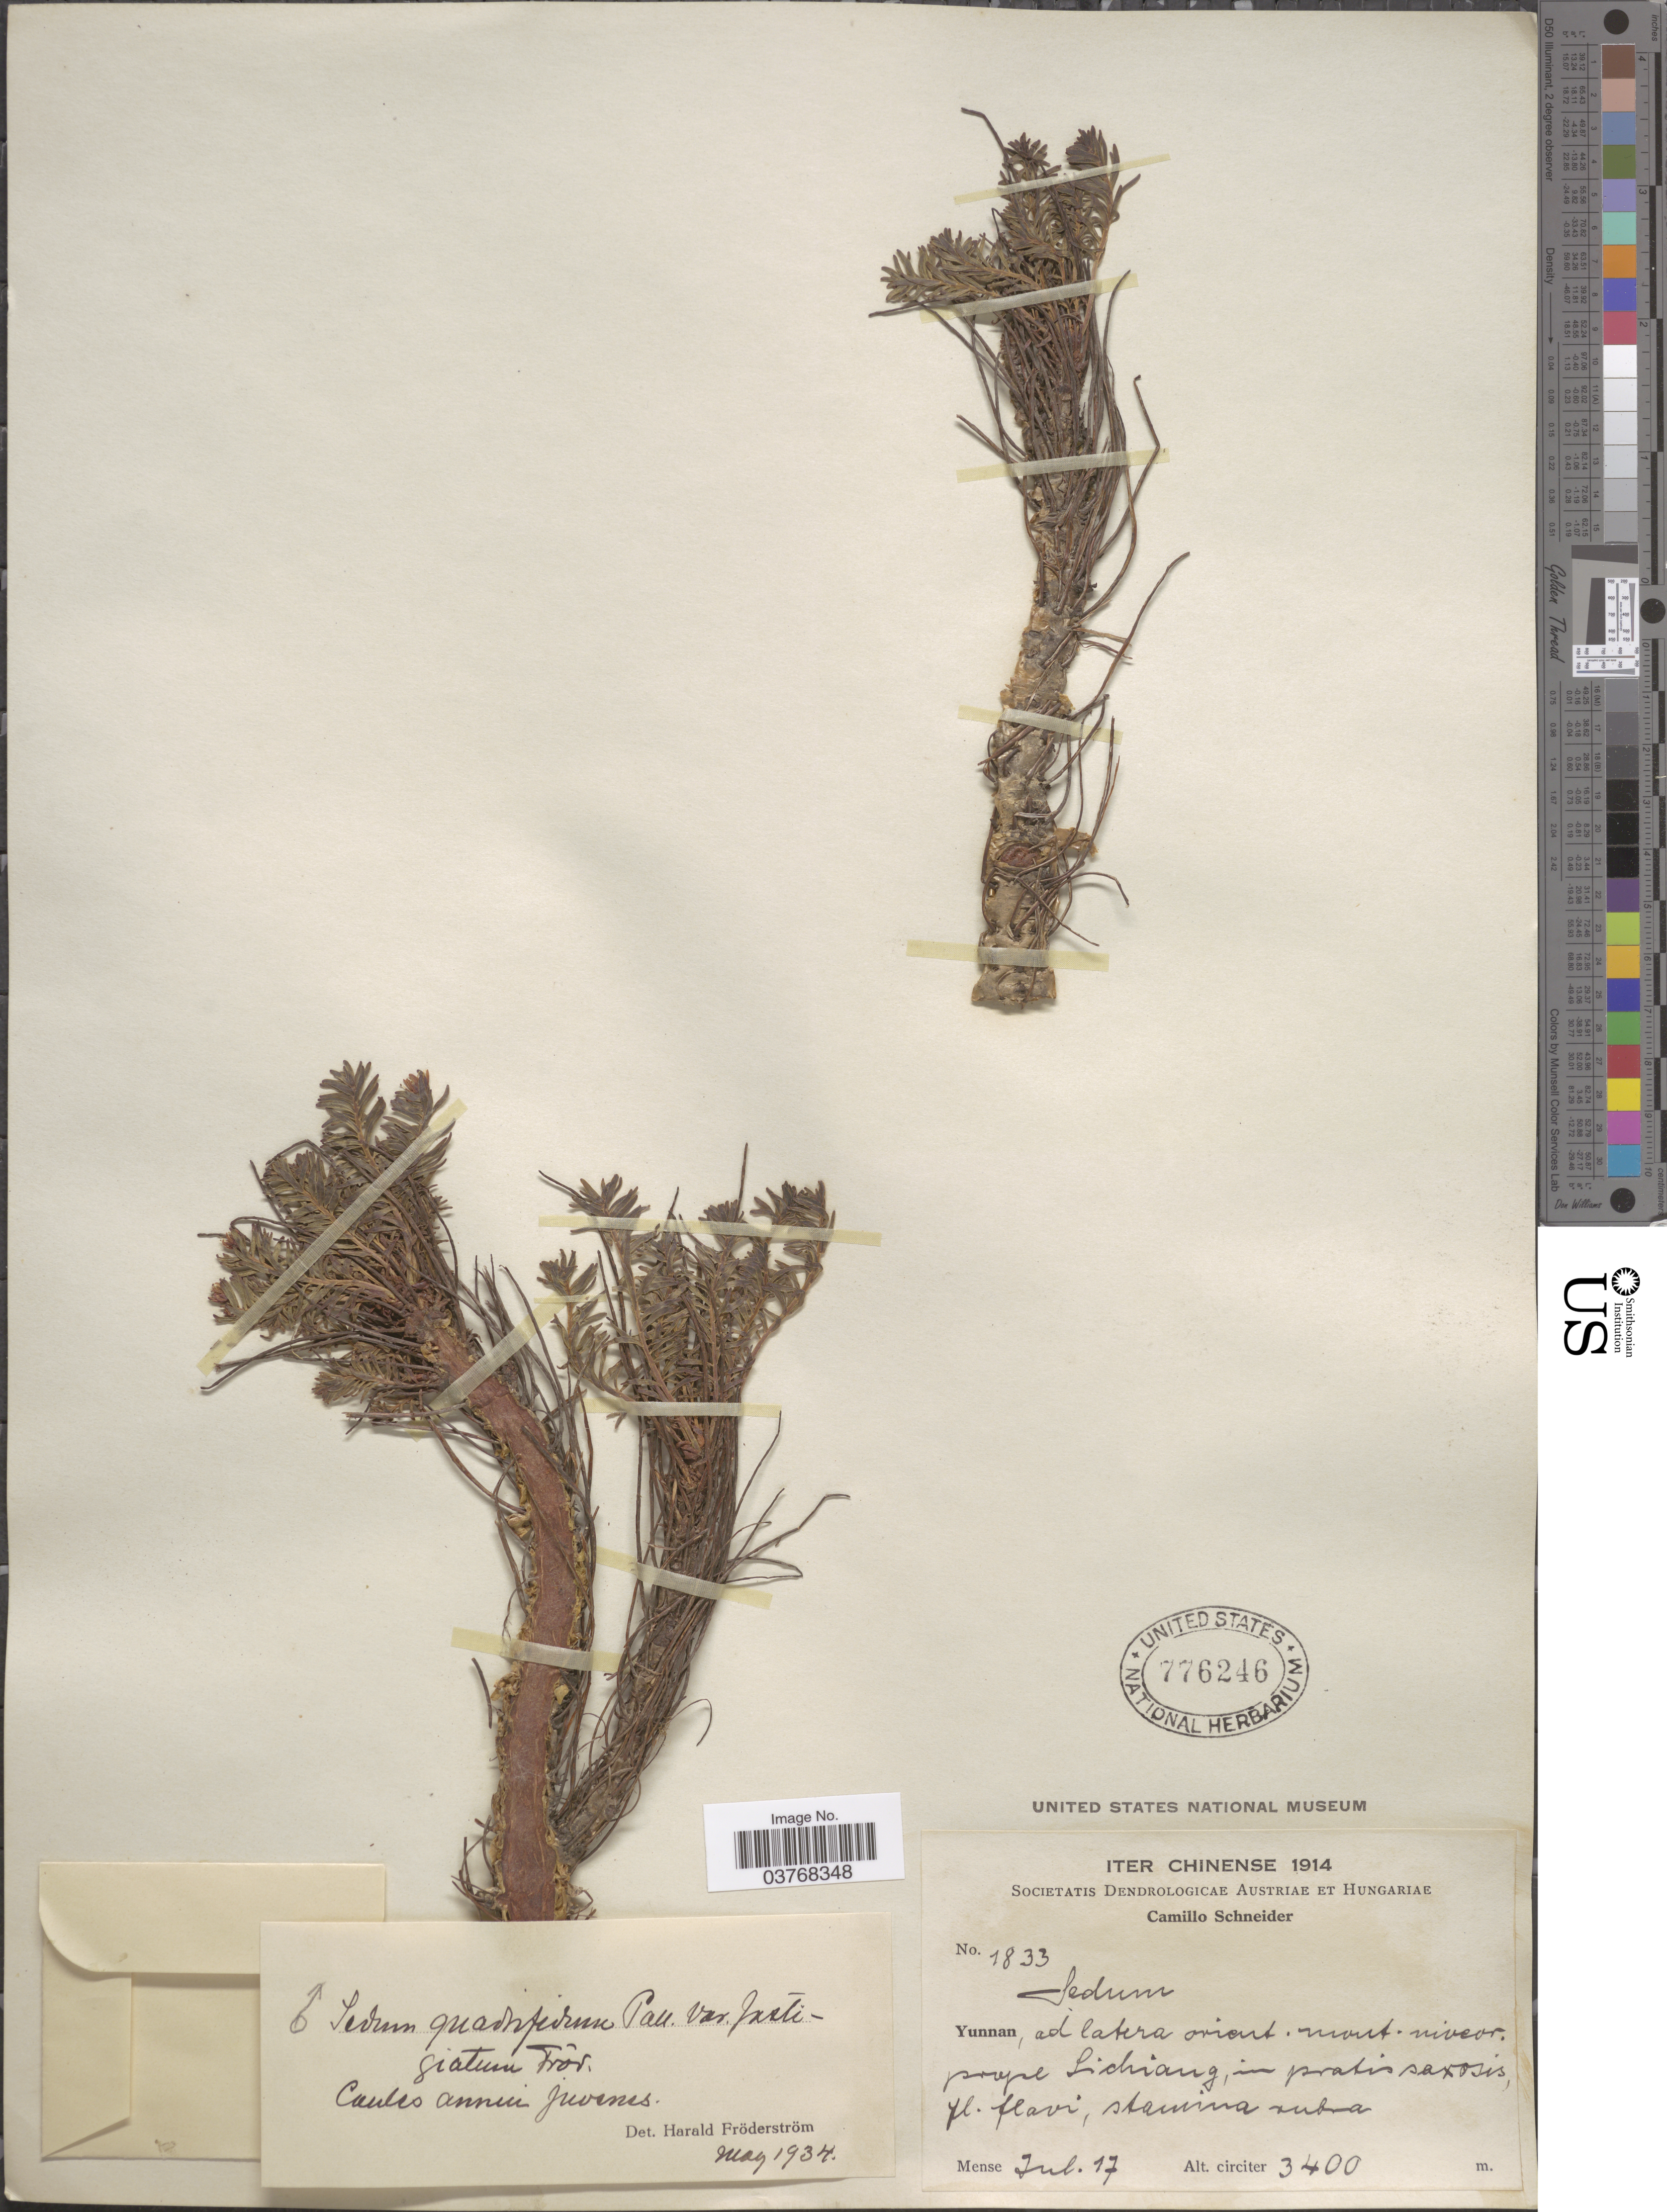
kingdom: Plantae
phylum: Tracheophyta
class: Magnoliopsida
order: Saxifragales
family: Crassulaceae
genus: Rhodiola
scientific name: Rhodiola fastigiata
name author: (Hook. f. & Thomson) S.H. Fu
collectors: C. K. Schneider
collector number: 1833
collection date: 1914-07-17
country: China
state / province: Yunnan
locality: Iter Chinense. Ad latera orient. mont. niveor. prope Lichiang, in pratis saxosis.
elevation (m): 3400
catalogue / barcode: US 776246